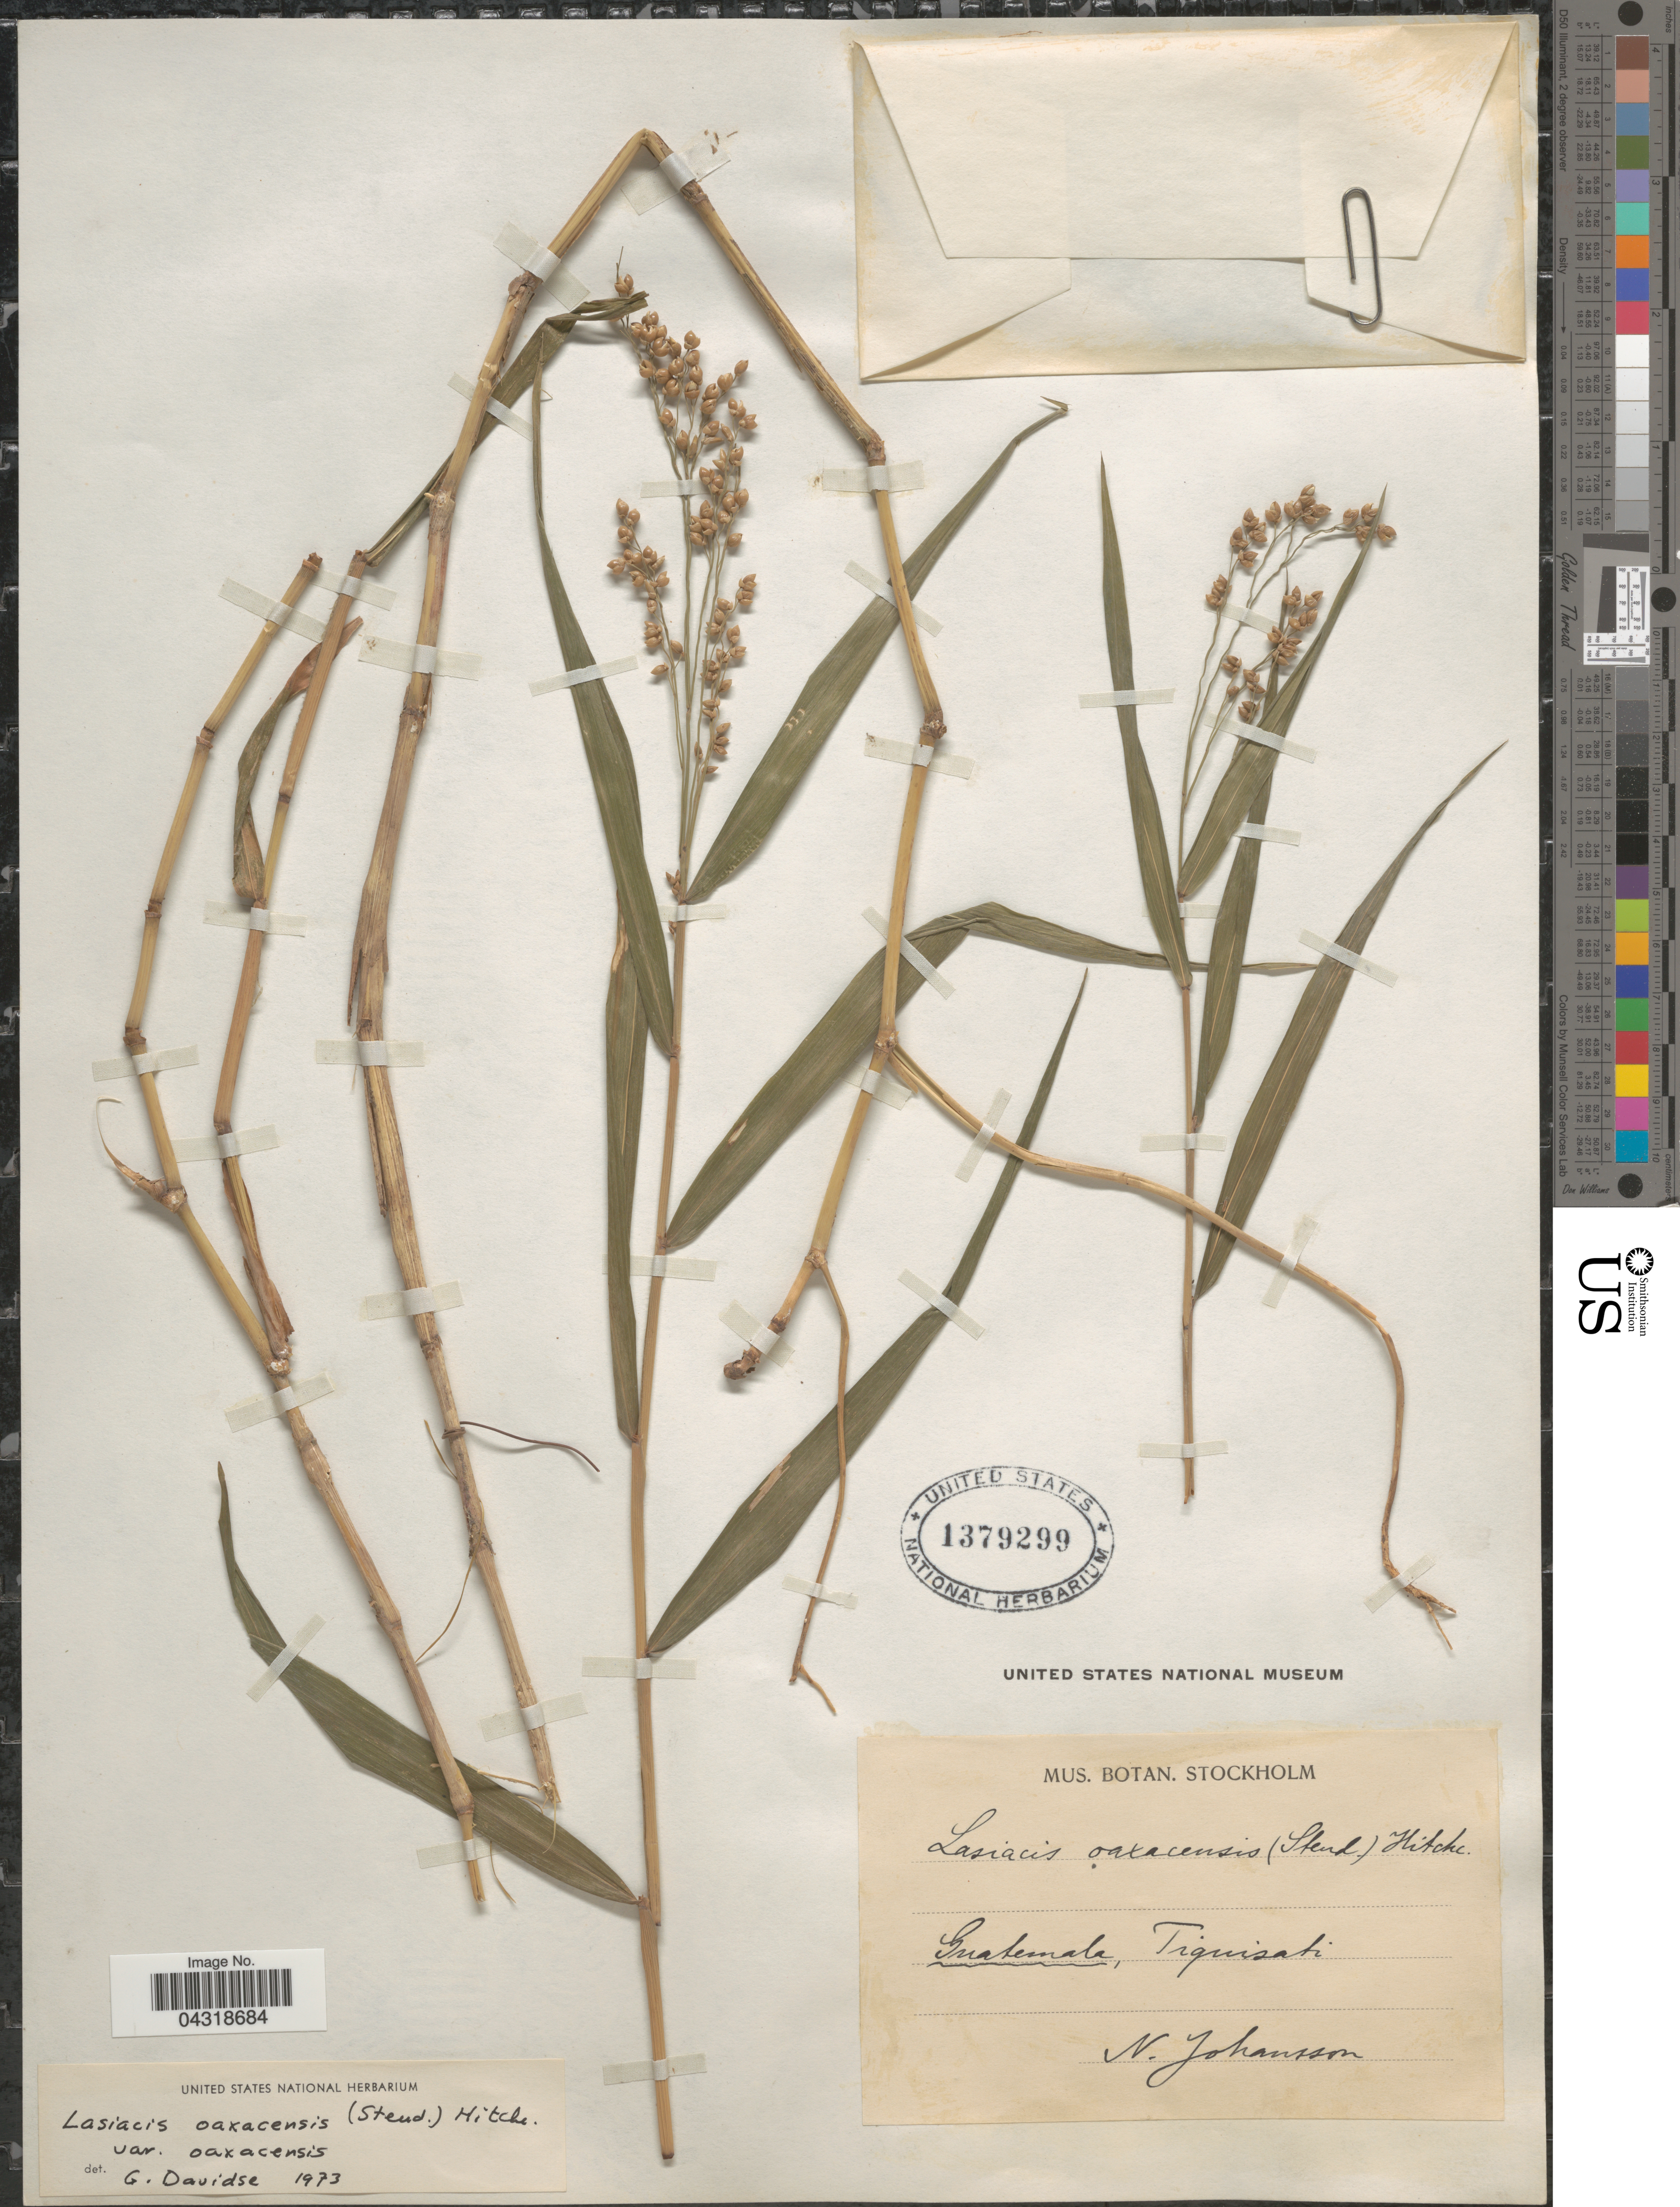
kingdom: Plantae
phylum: Tracheophyta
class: Liliopsida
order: Poales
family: Poaceae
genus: Lasiacis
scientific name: Lasiacis oaxacensis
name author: (Steud.) Hitchc.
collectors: N. Johansson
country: Guatemala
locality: Tiquisati.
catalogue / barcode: US 1379299